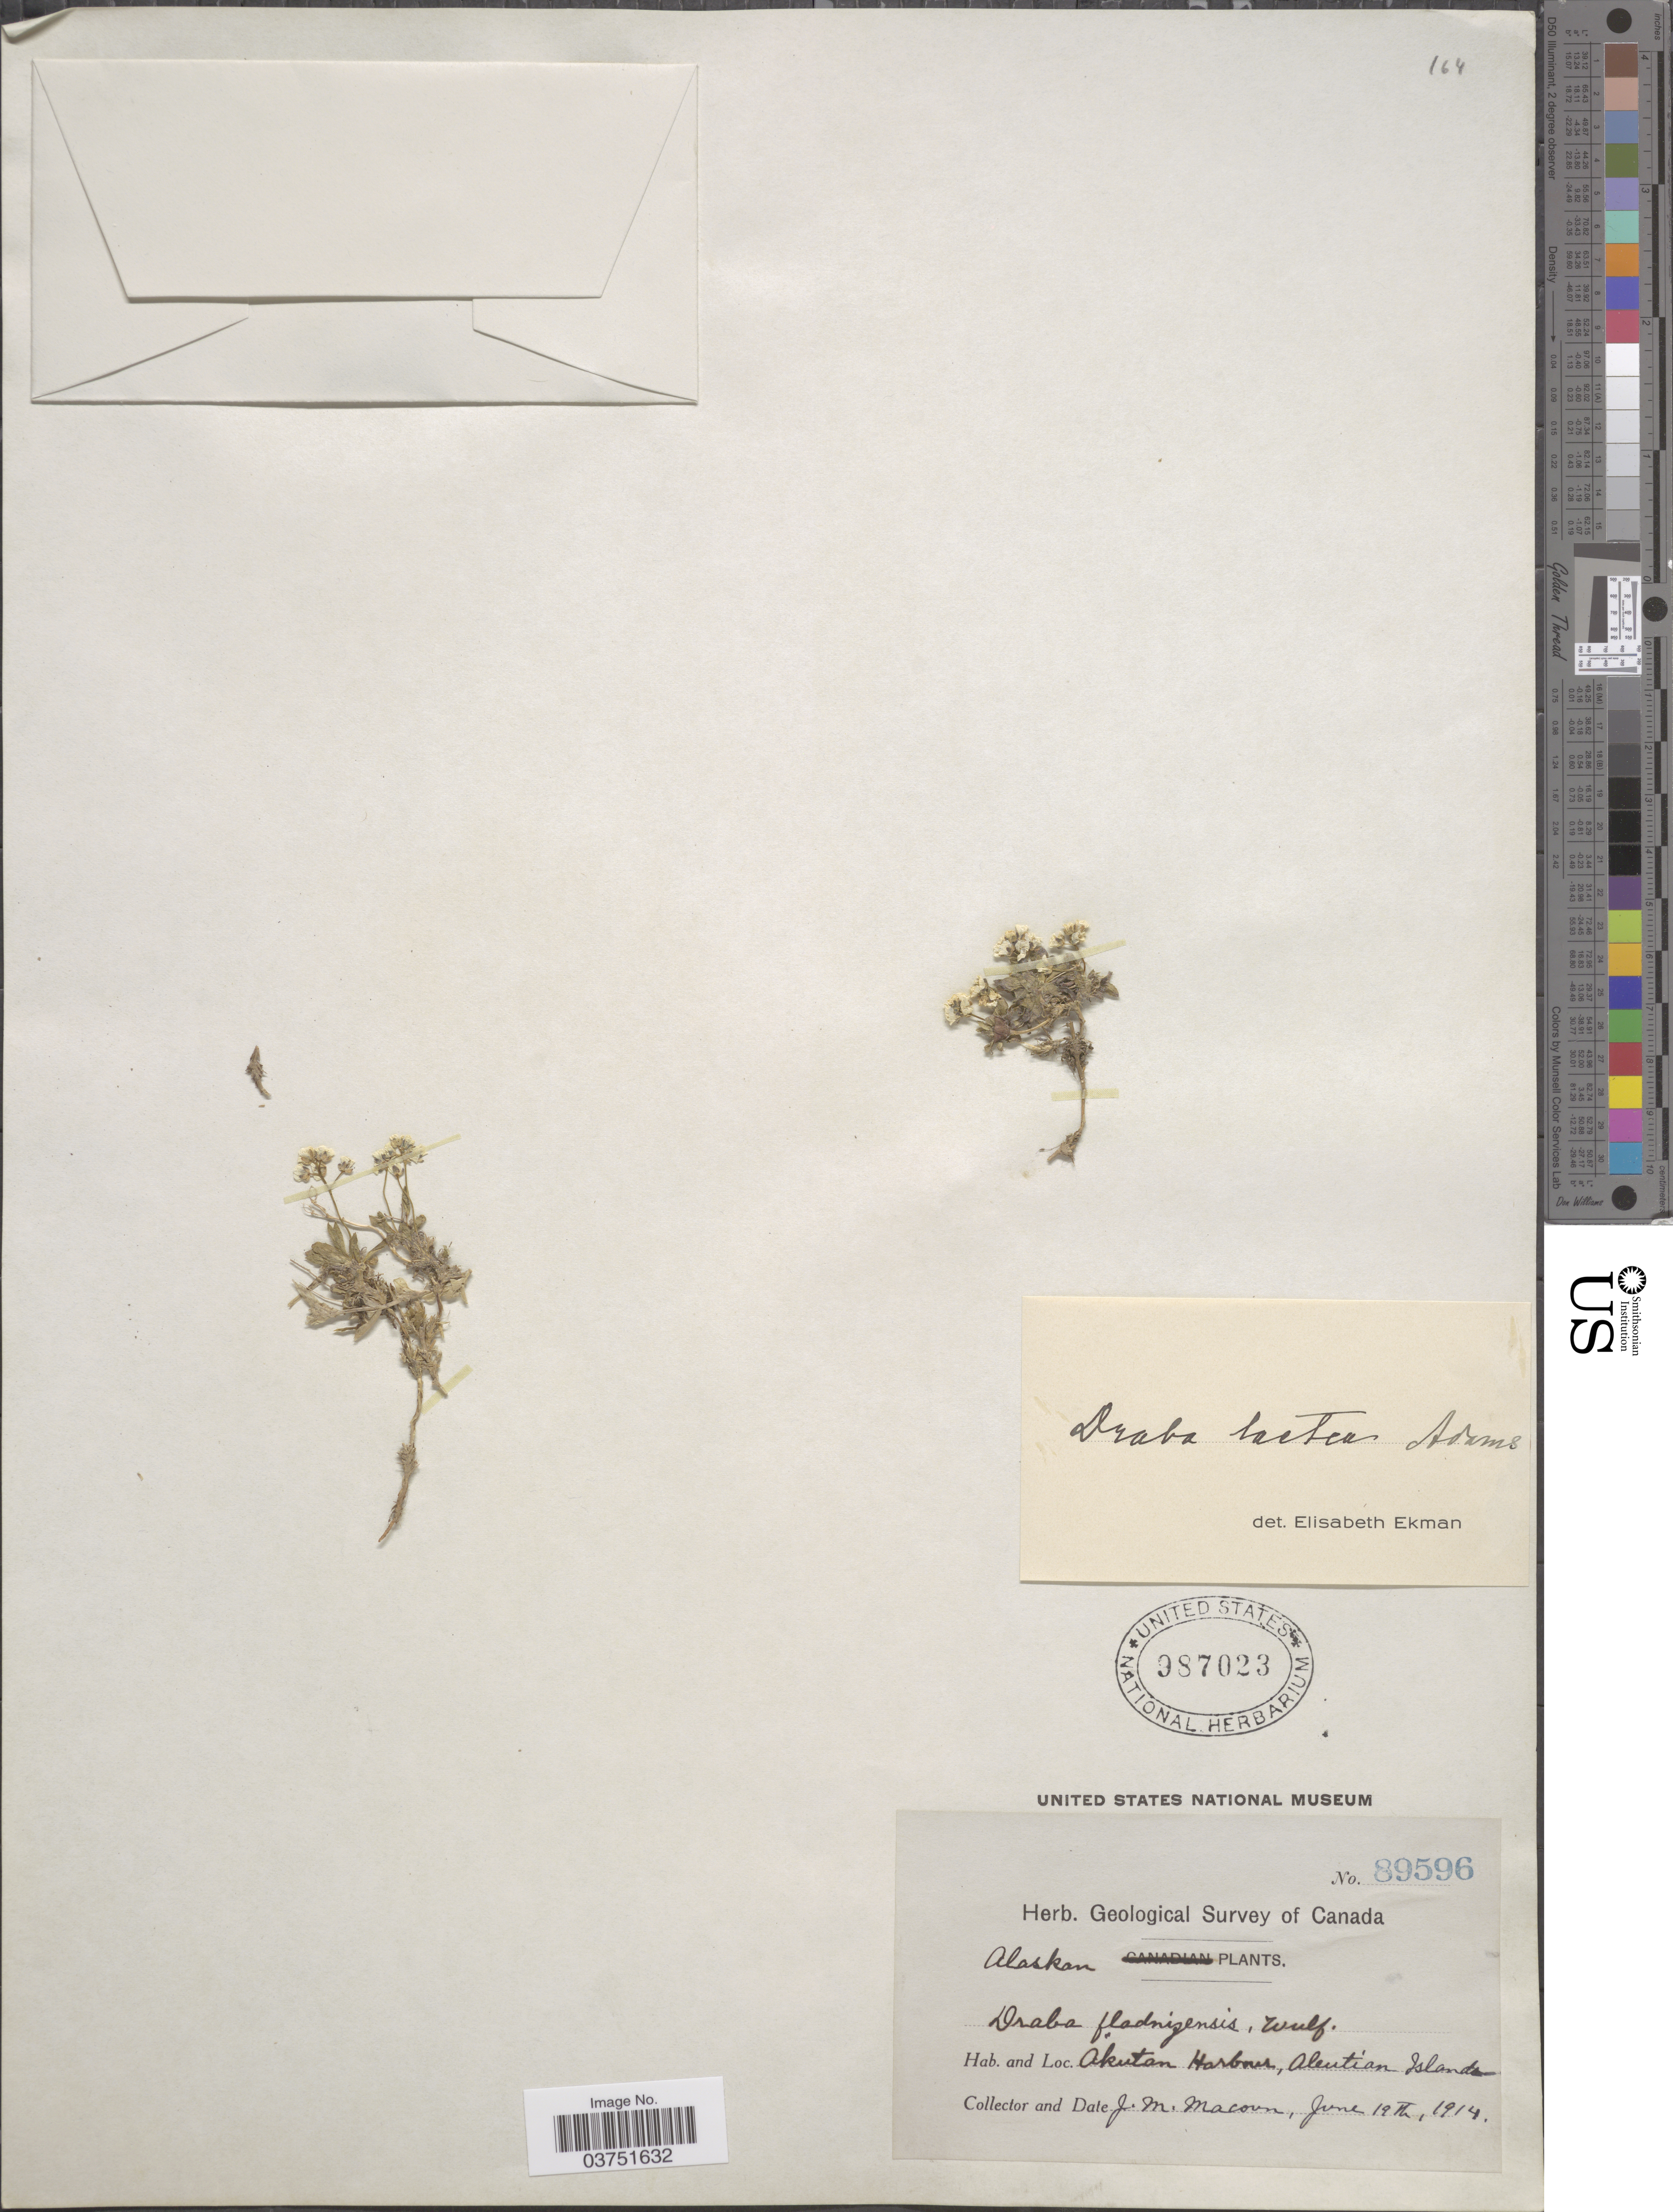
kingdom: Plantae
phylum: Tracheophyta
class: Magnoliopsida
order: Brassicales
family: Brassicaceae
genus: Draba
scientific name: Draba lactea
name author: Adams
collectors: J. M. Macoun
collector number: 89596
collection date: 1914-06-19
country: United States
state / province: Alaska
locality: Akutan Harbour, Aleutian Island.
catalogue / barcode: US 987023